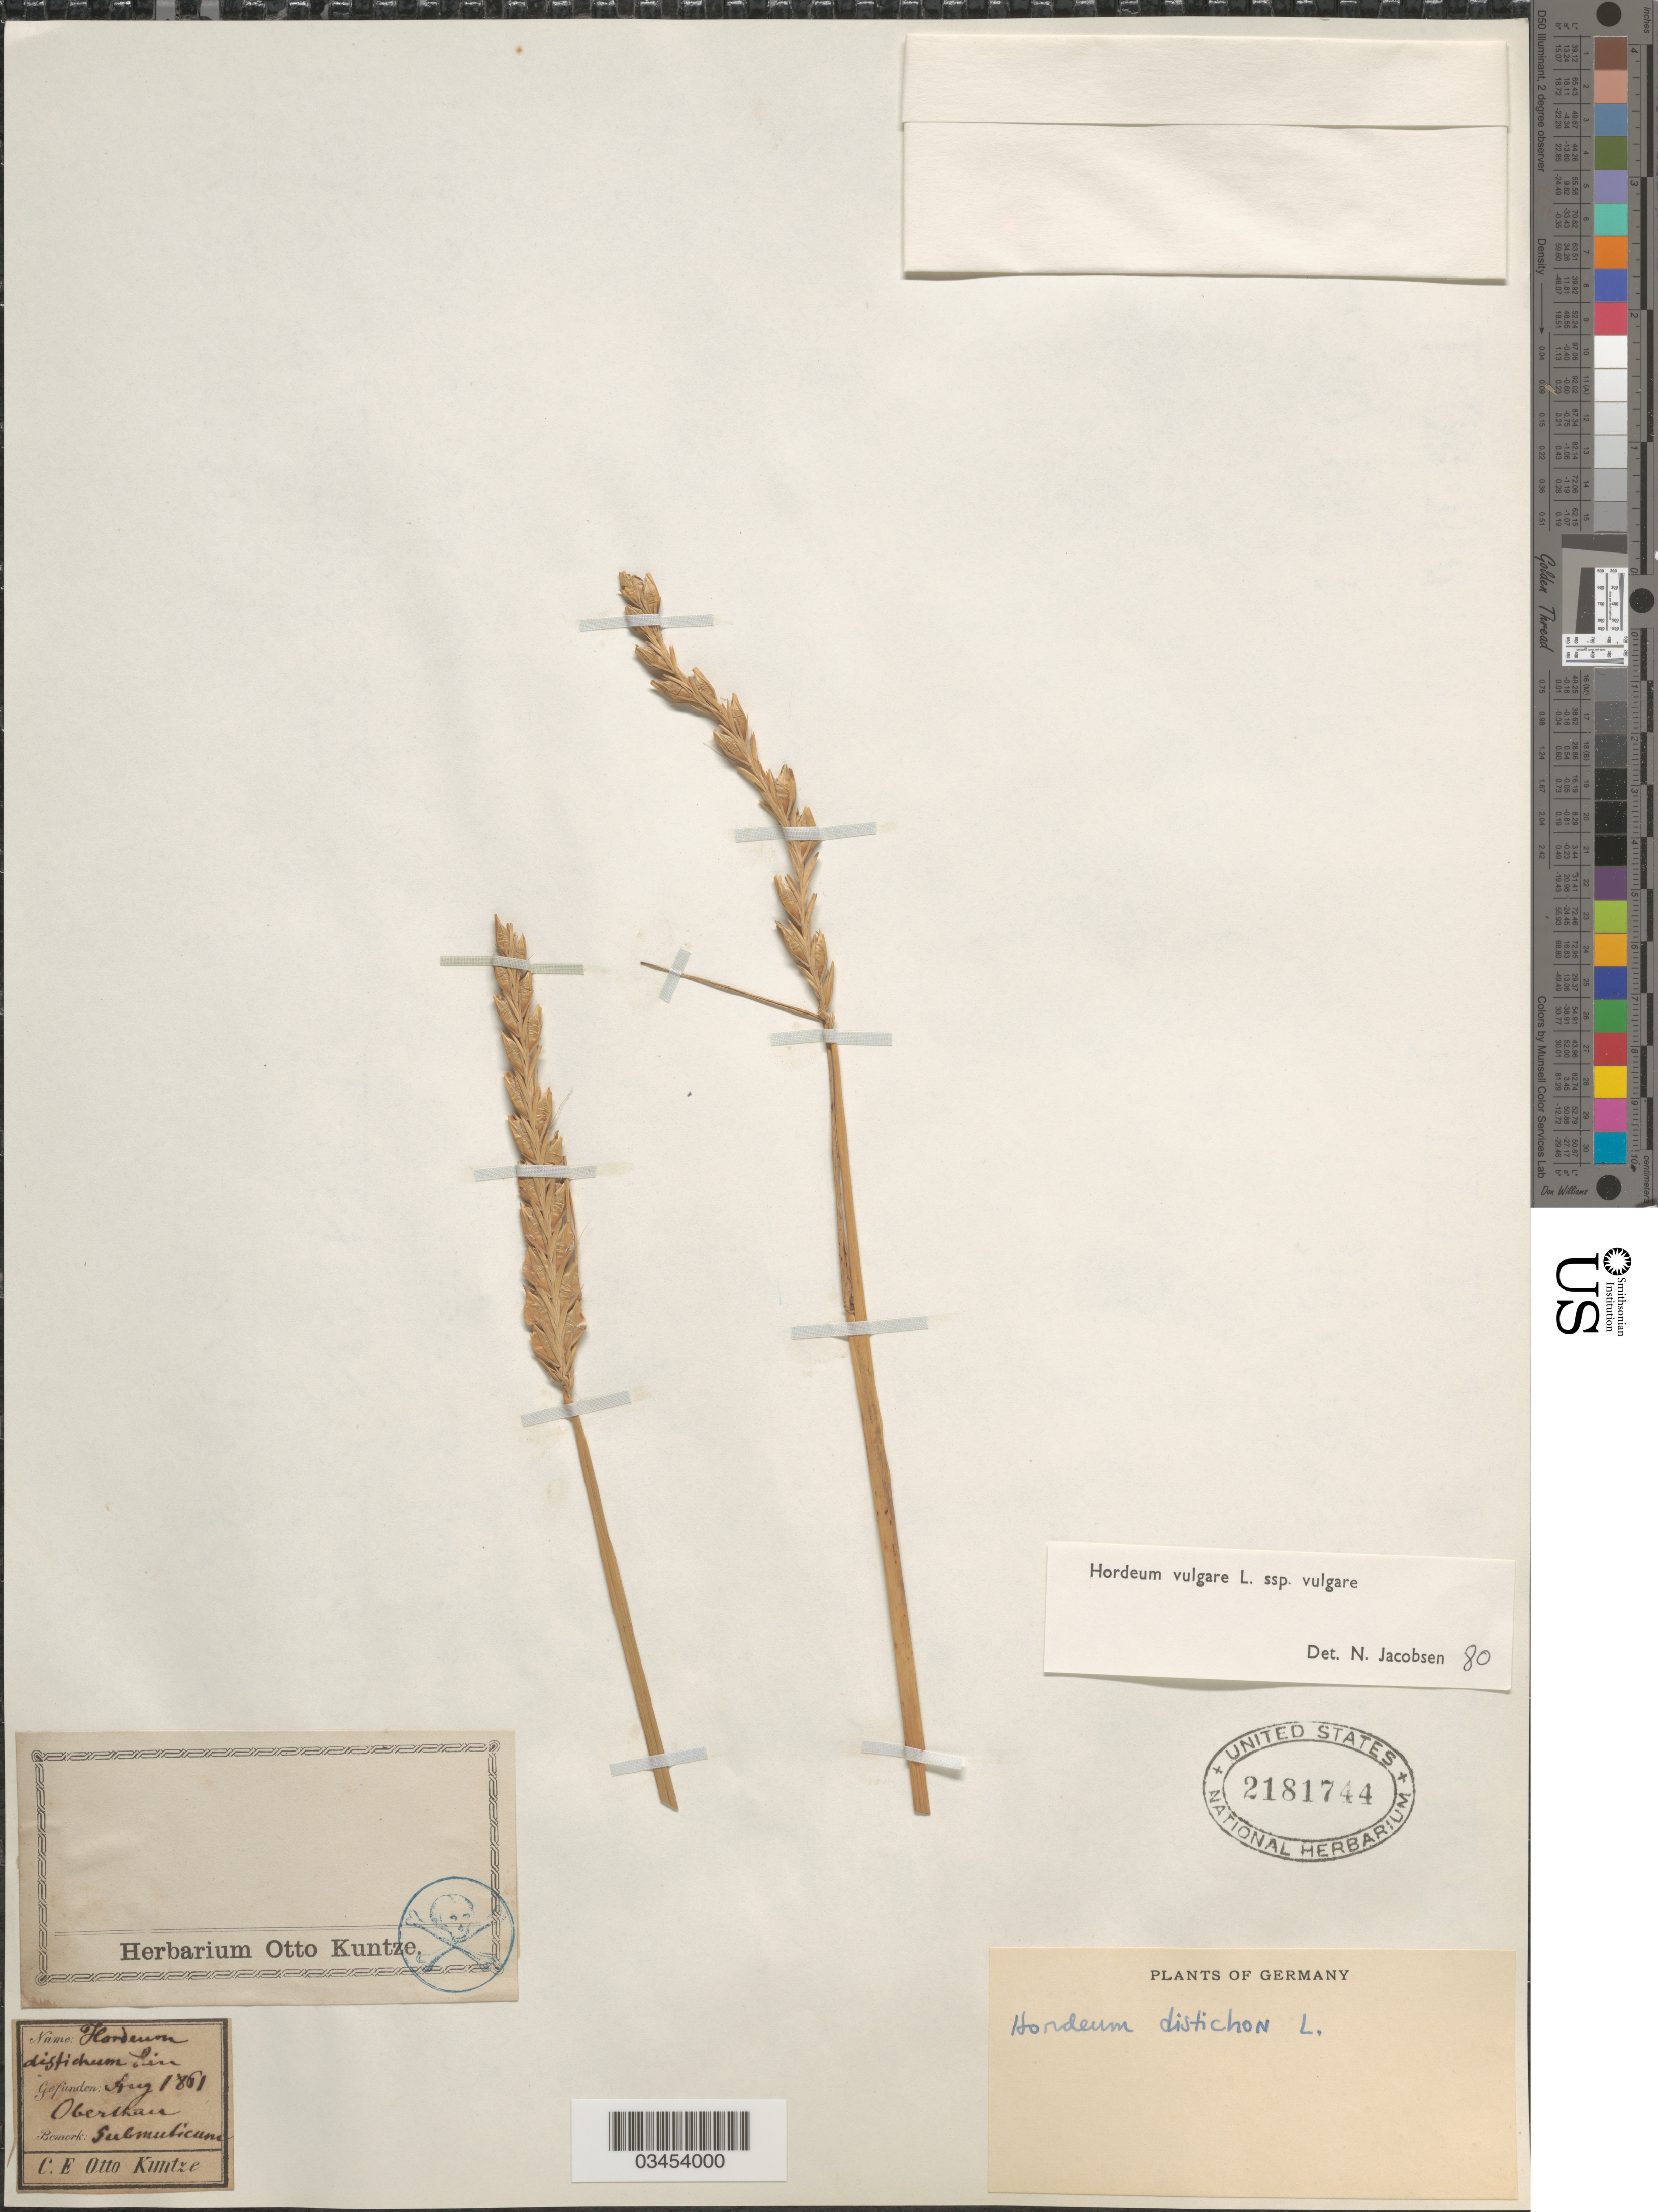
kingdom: Plantae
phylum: Tracheophyta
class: Liliopsida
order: Poales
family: Poaceae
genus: Hordeum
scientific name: Hordeum vulgare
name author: L.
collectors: C.E.O. Kuntze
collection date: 1861-08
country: Germany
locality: Obertkan.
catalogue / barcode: US 2181744